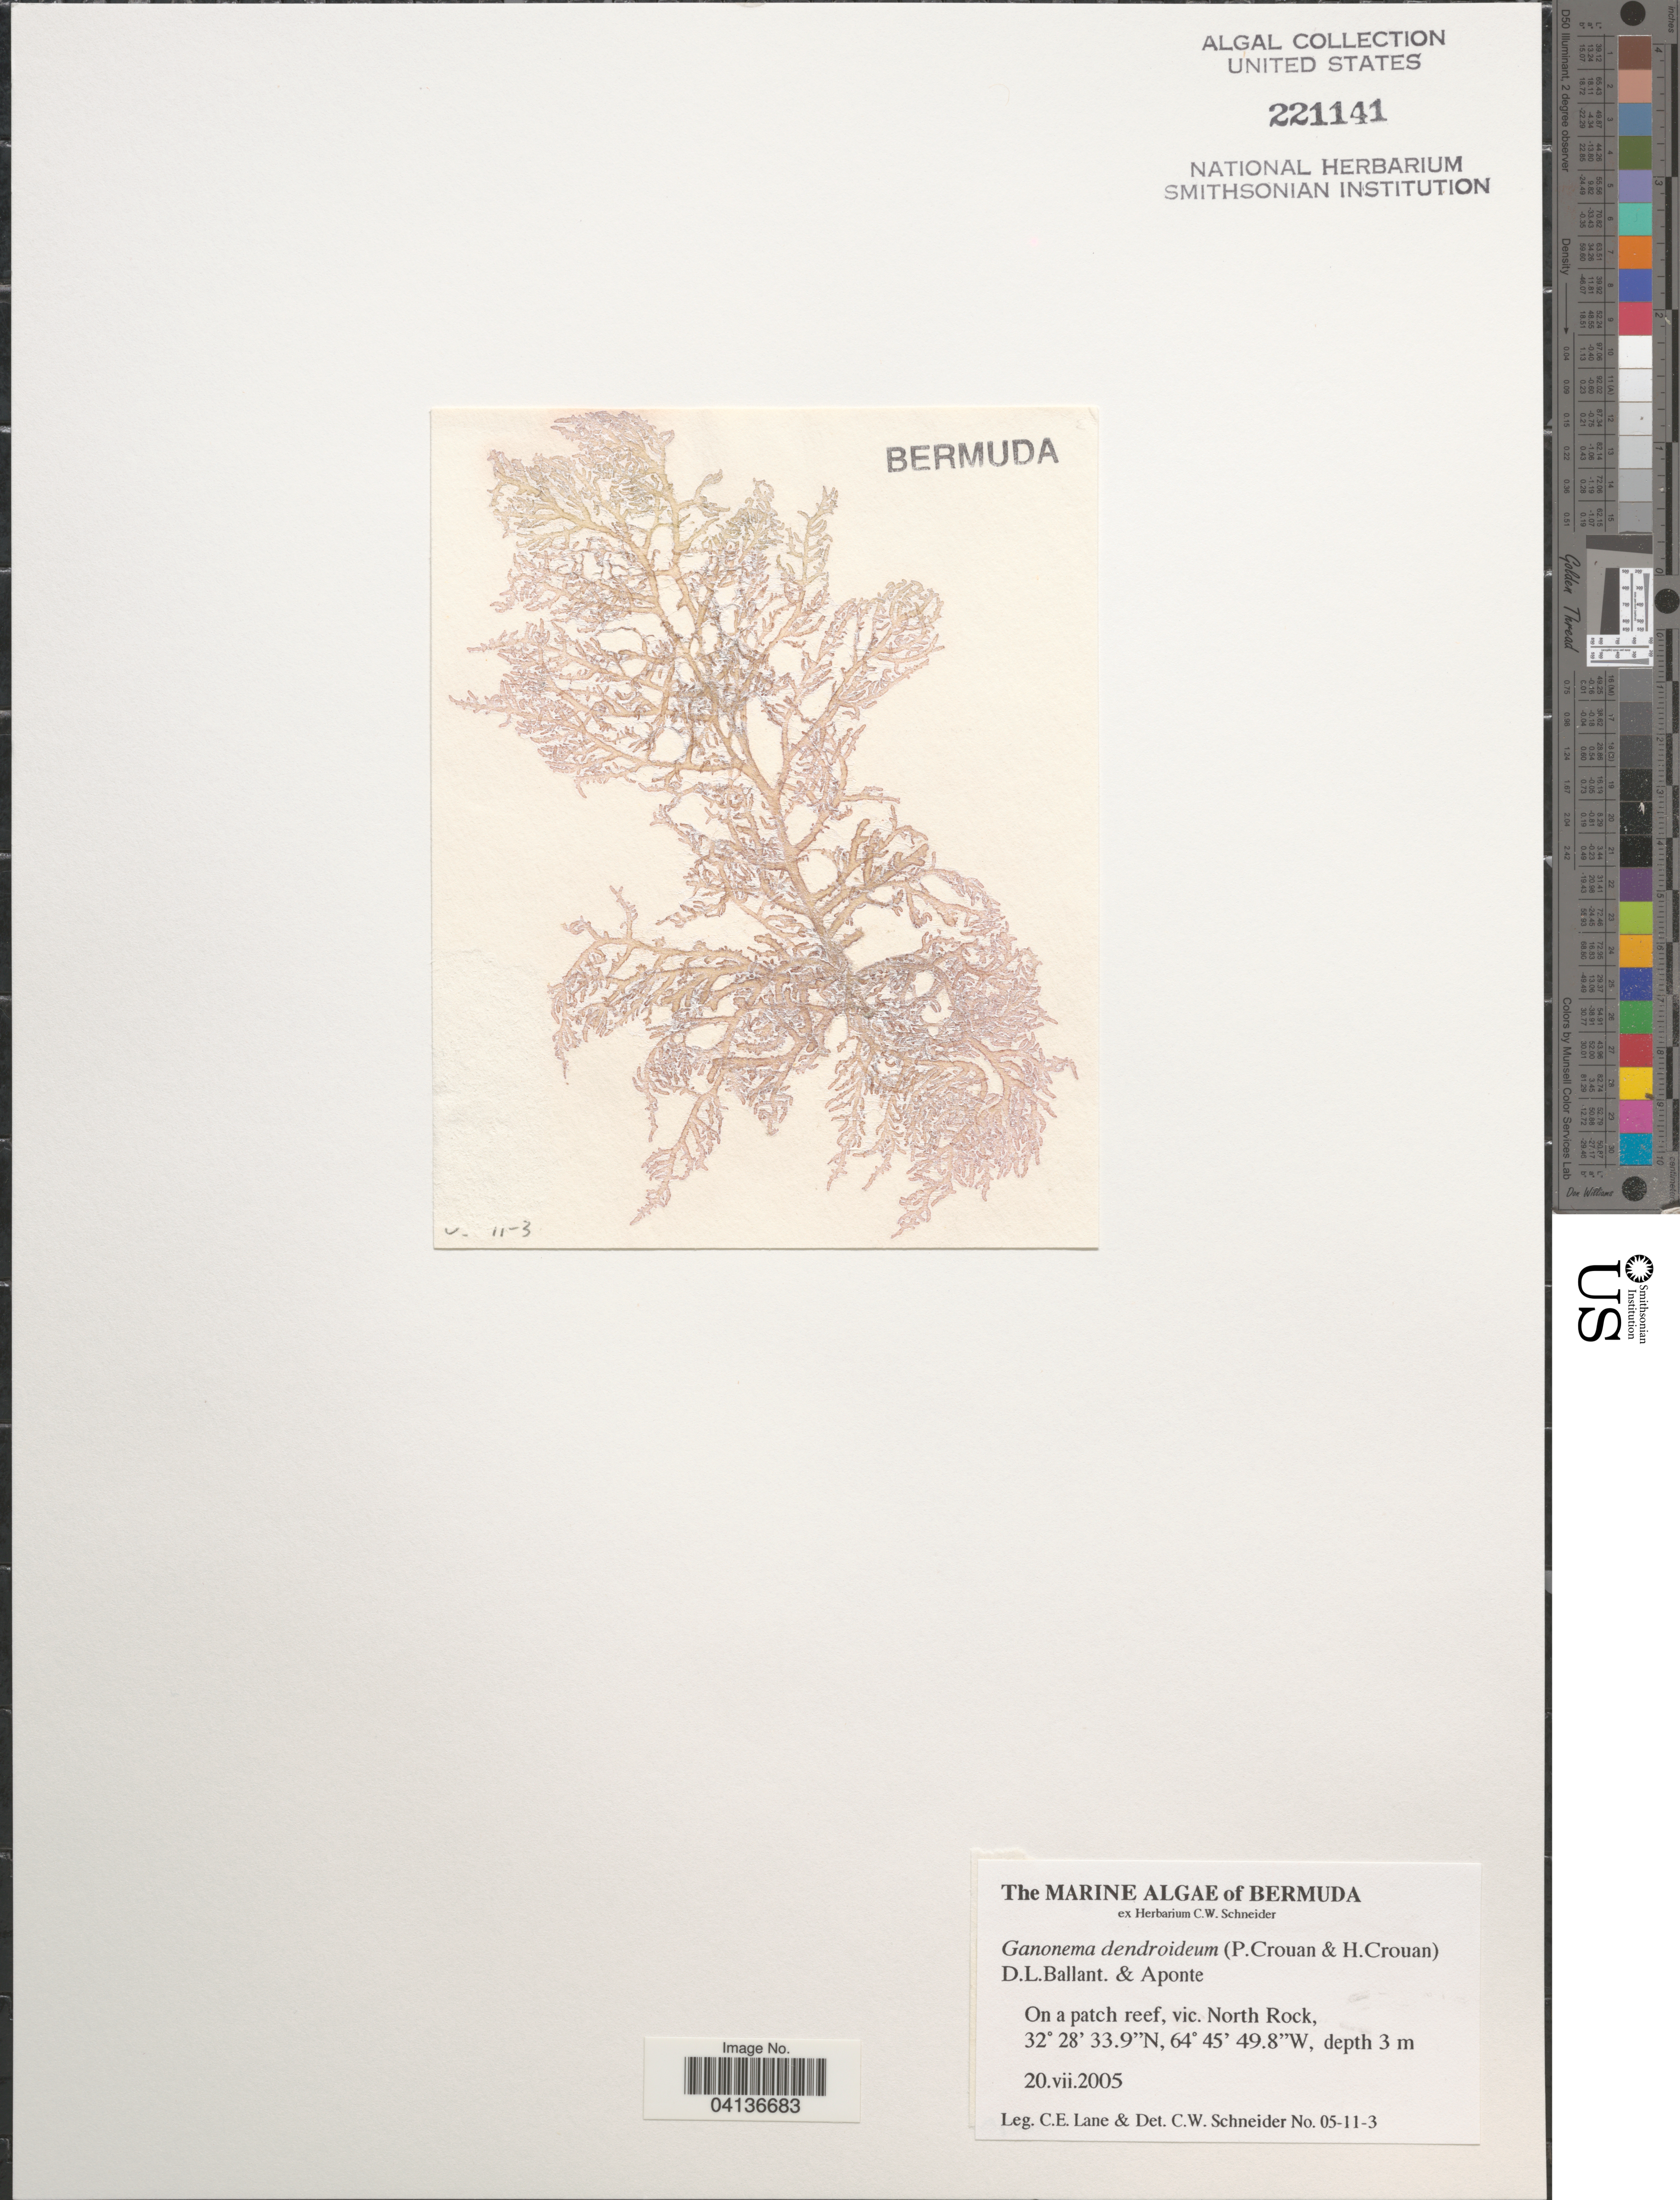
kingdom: Plantae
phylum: Rhodophyta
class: Florideophyceae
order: Nemaliales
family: Liagoraceae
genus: Gloiocallis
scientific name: Gloiocallis dendroidea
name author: (P. Crouan & H. Crouan) S.-M. Lin et al.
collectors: C. E. Lane & C. W.Schneider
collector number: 05-11-3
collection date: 2005-07-20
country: Bermuda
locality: On a patch reef, vic. North Rock.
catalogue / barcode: US 221141